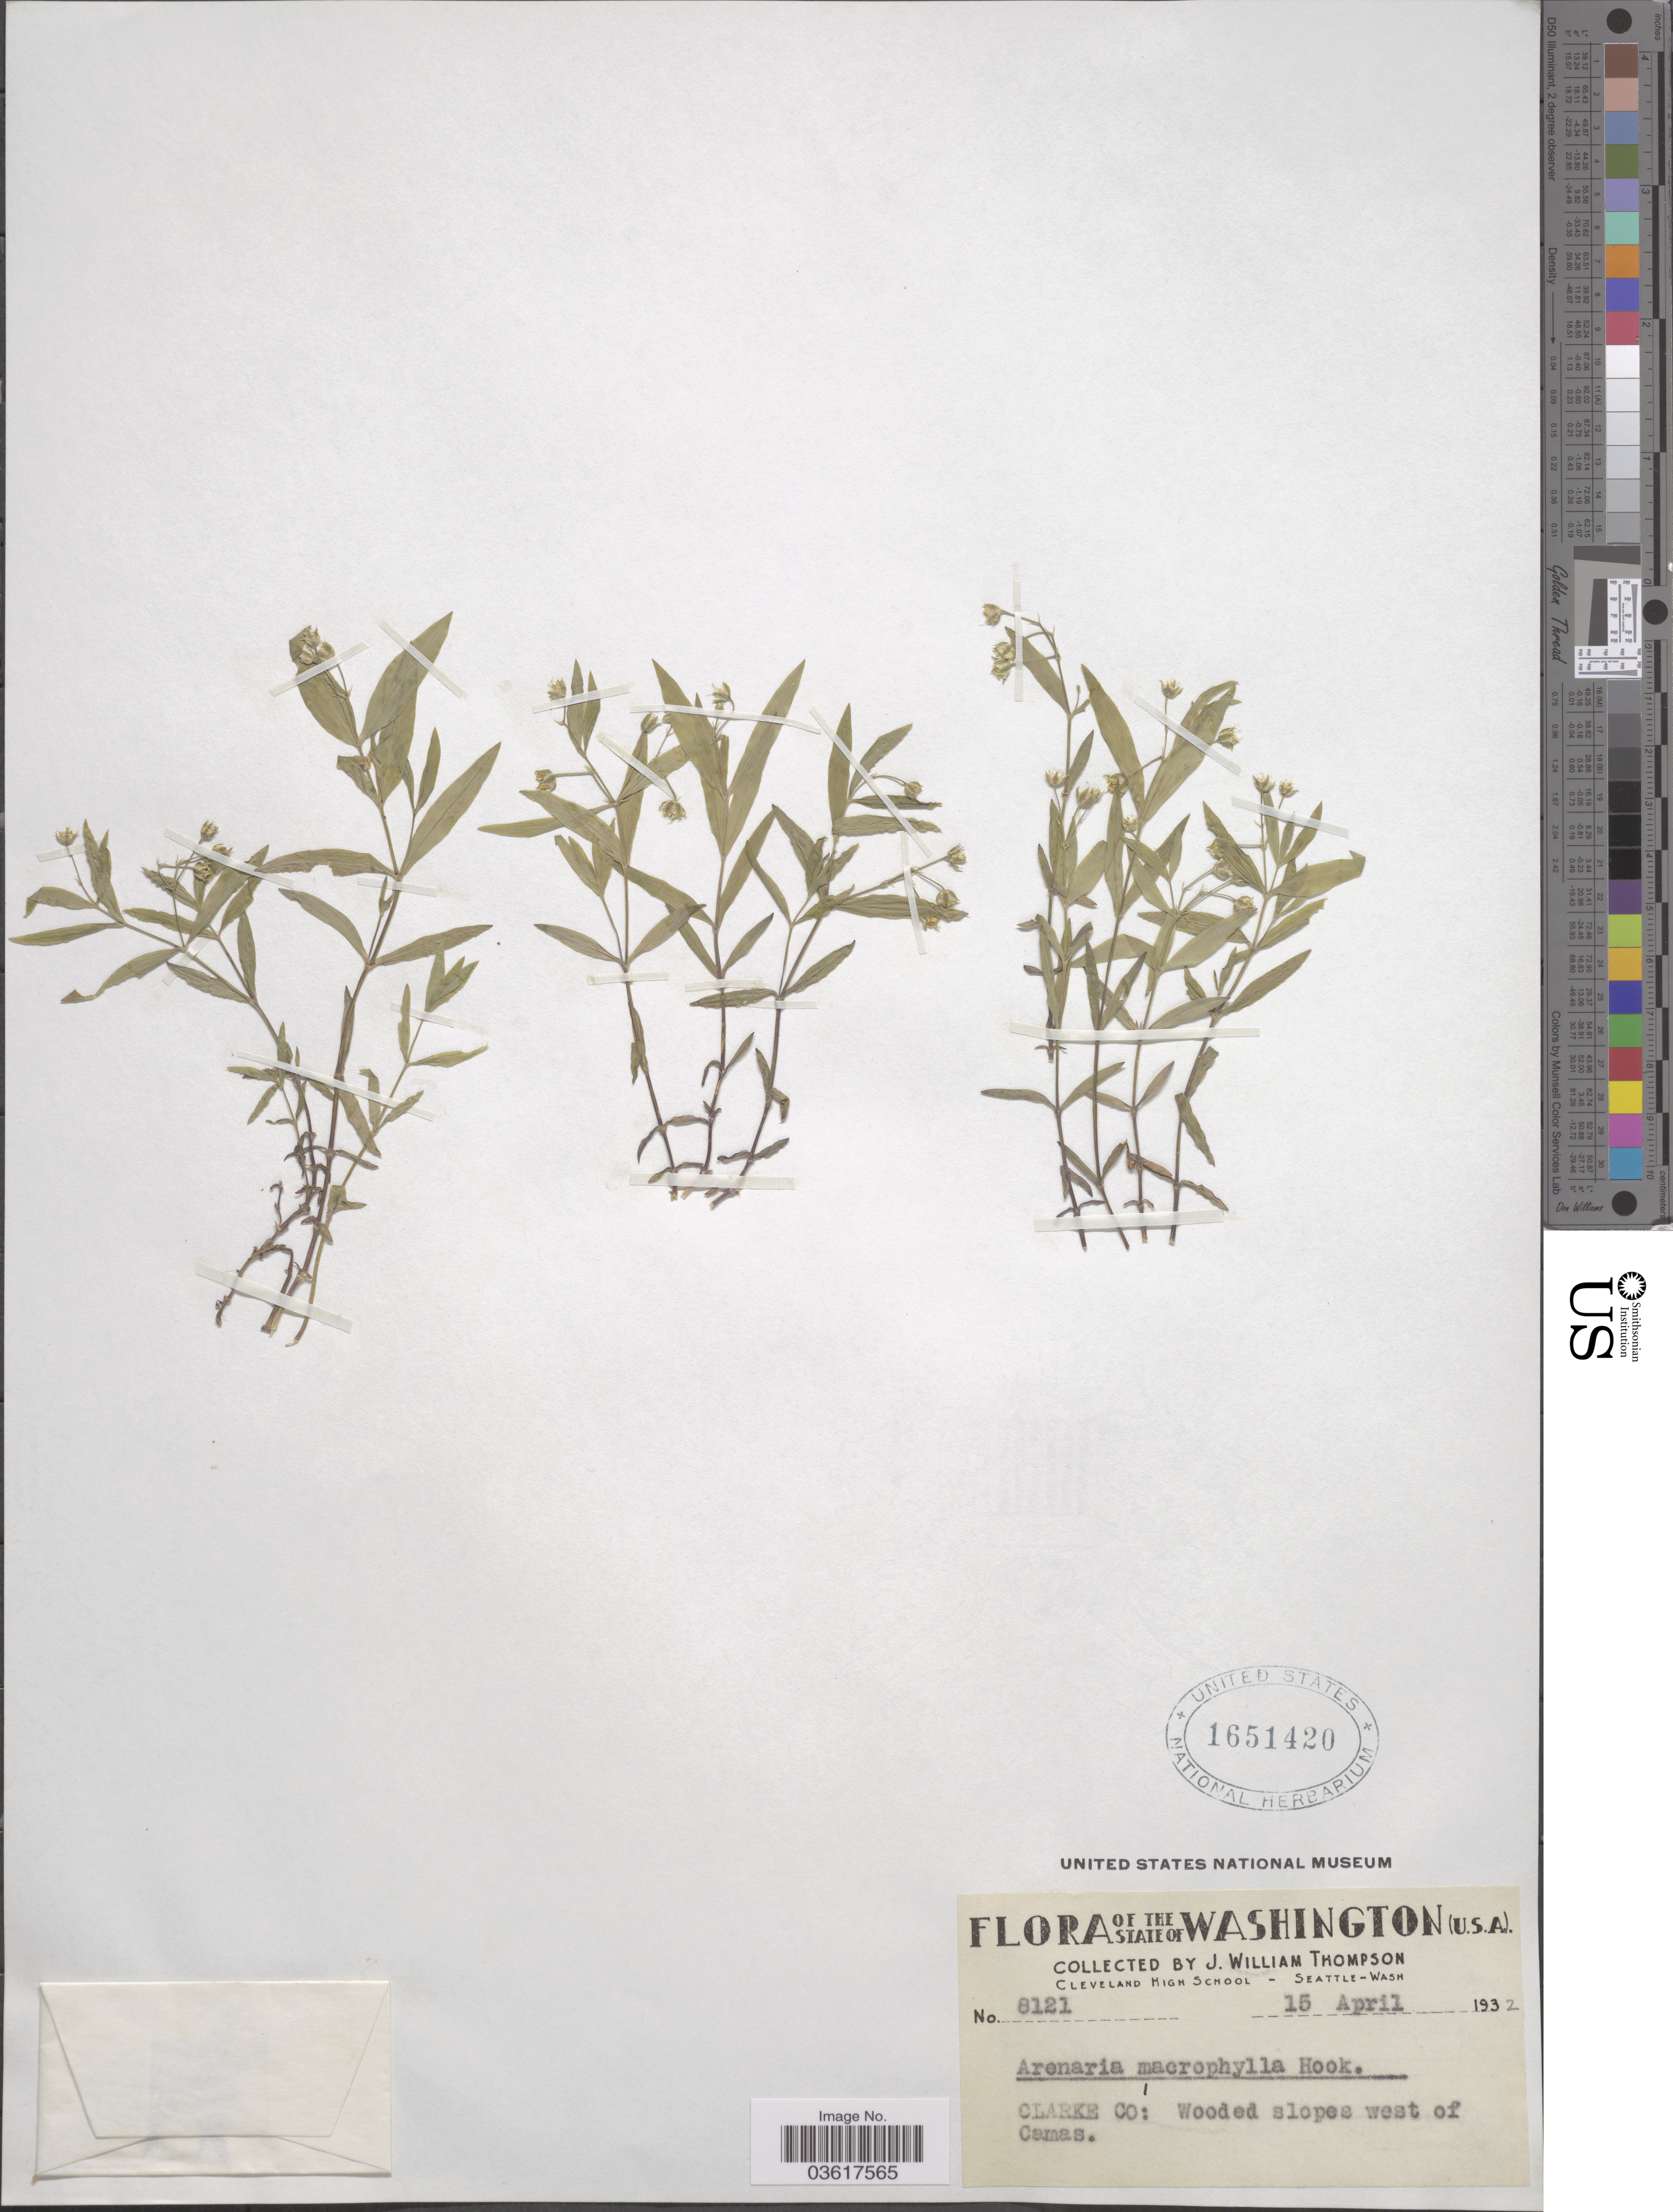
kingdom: Plantae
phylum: Tracheophyta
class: Magnoliopsida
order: Caryophyllales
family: Caryophyllaceae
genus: Moehringia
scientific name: Moehringia macrophylla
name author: (Hook.) Fenzl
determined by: Strong, Mark T., (BOT), Smithsonian Institution - National Museum of Natural History (UNITED STATES)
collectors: J. W. Thompson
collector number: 8121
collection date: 1932-04-15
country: United States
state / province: Washington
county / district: Clark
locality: Clarke Co: Wooded slopes west of Camas.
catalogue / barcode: US 1651420